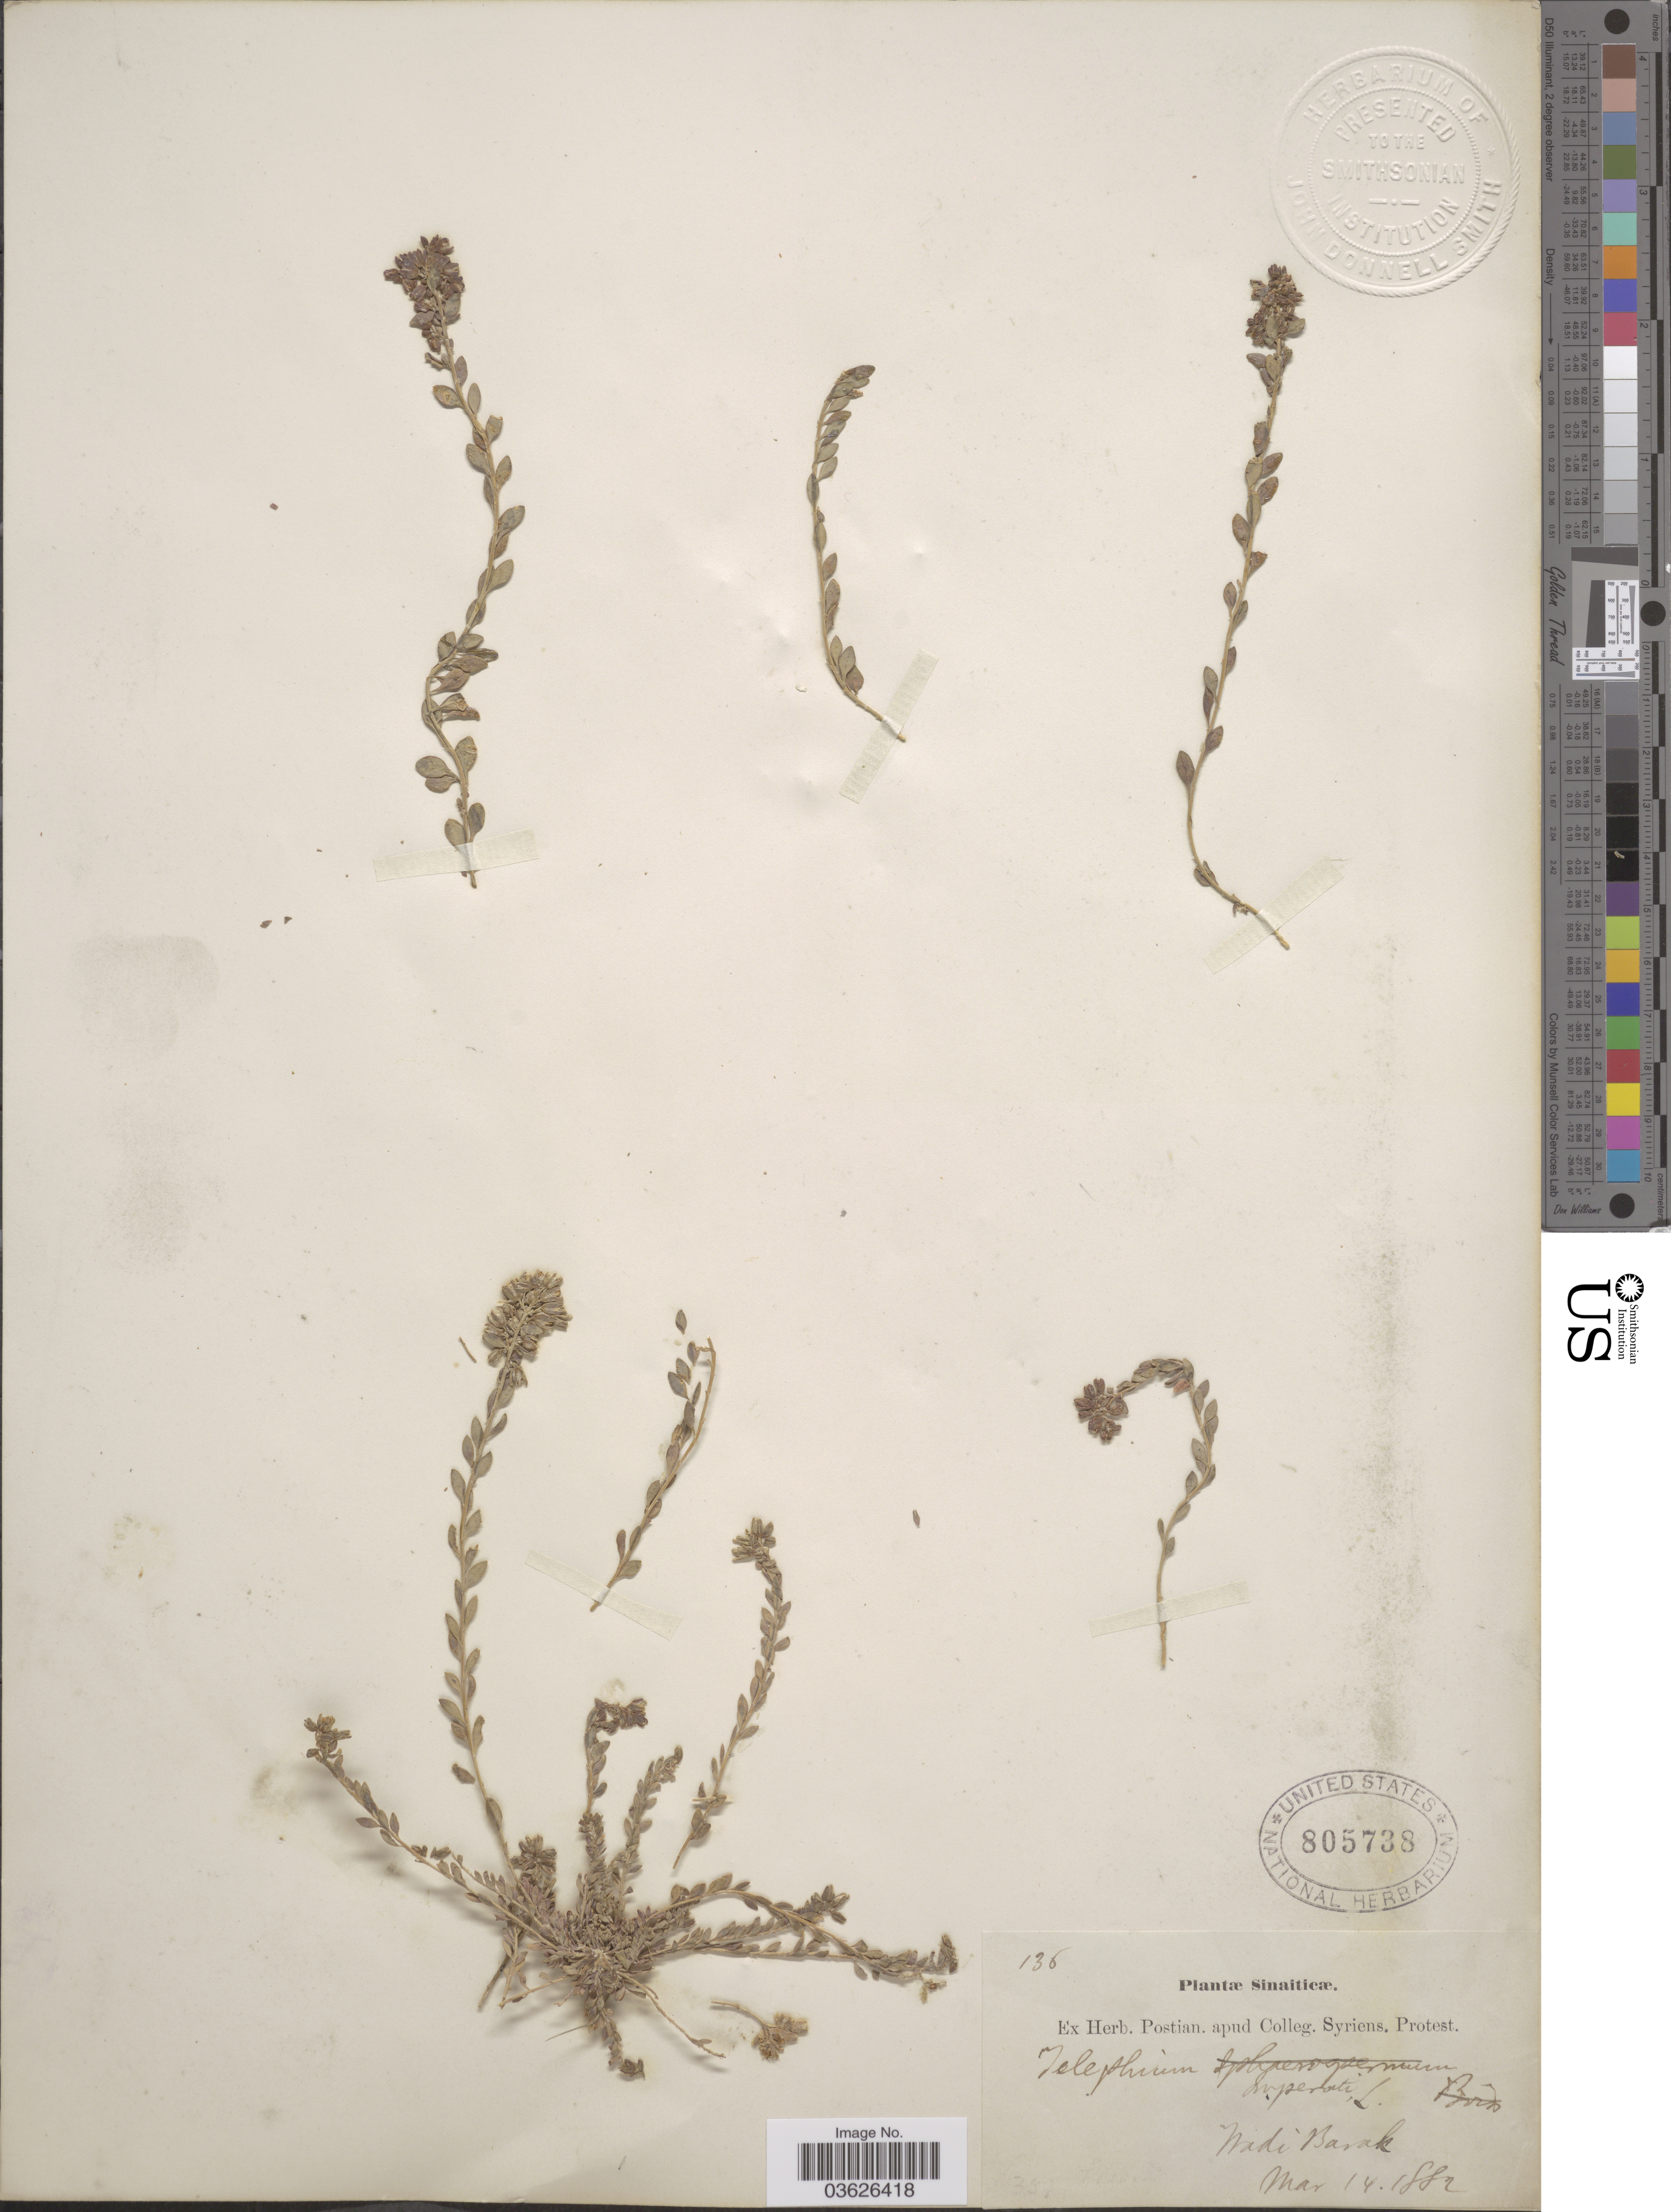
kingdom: Plantae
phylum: Tracheophyta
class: Magnoliopsida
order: Caryophyllales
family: Caryophyllaceae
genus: Telephium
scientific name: Telephium imperati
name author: L.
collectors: ex herb. Postian. apud Colleg. Syriens. Protest. USE "Fannie P. A. Shepard" (10308853) AS PRIMARY COLLECTOR INSTEAD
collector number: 136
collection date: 1882-03-14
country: Israel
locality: Sinaiticæ. Wadi Barak.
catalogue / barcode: US 805738